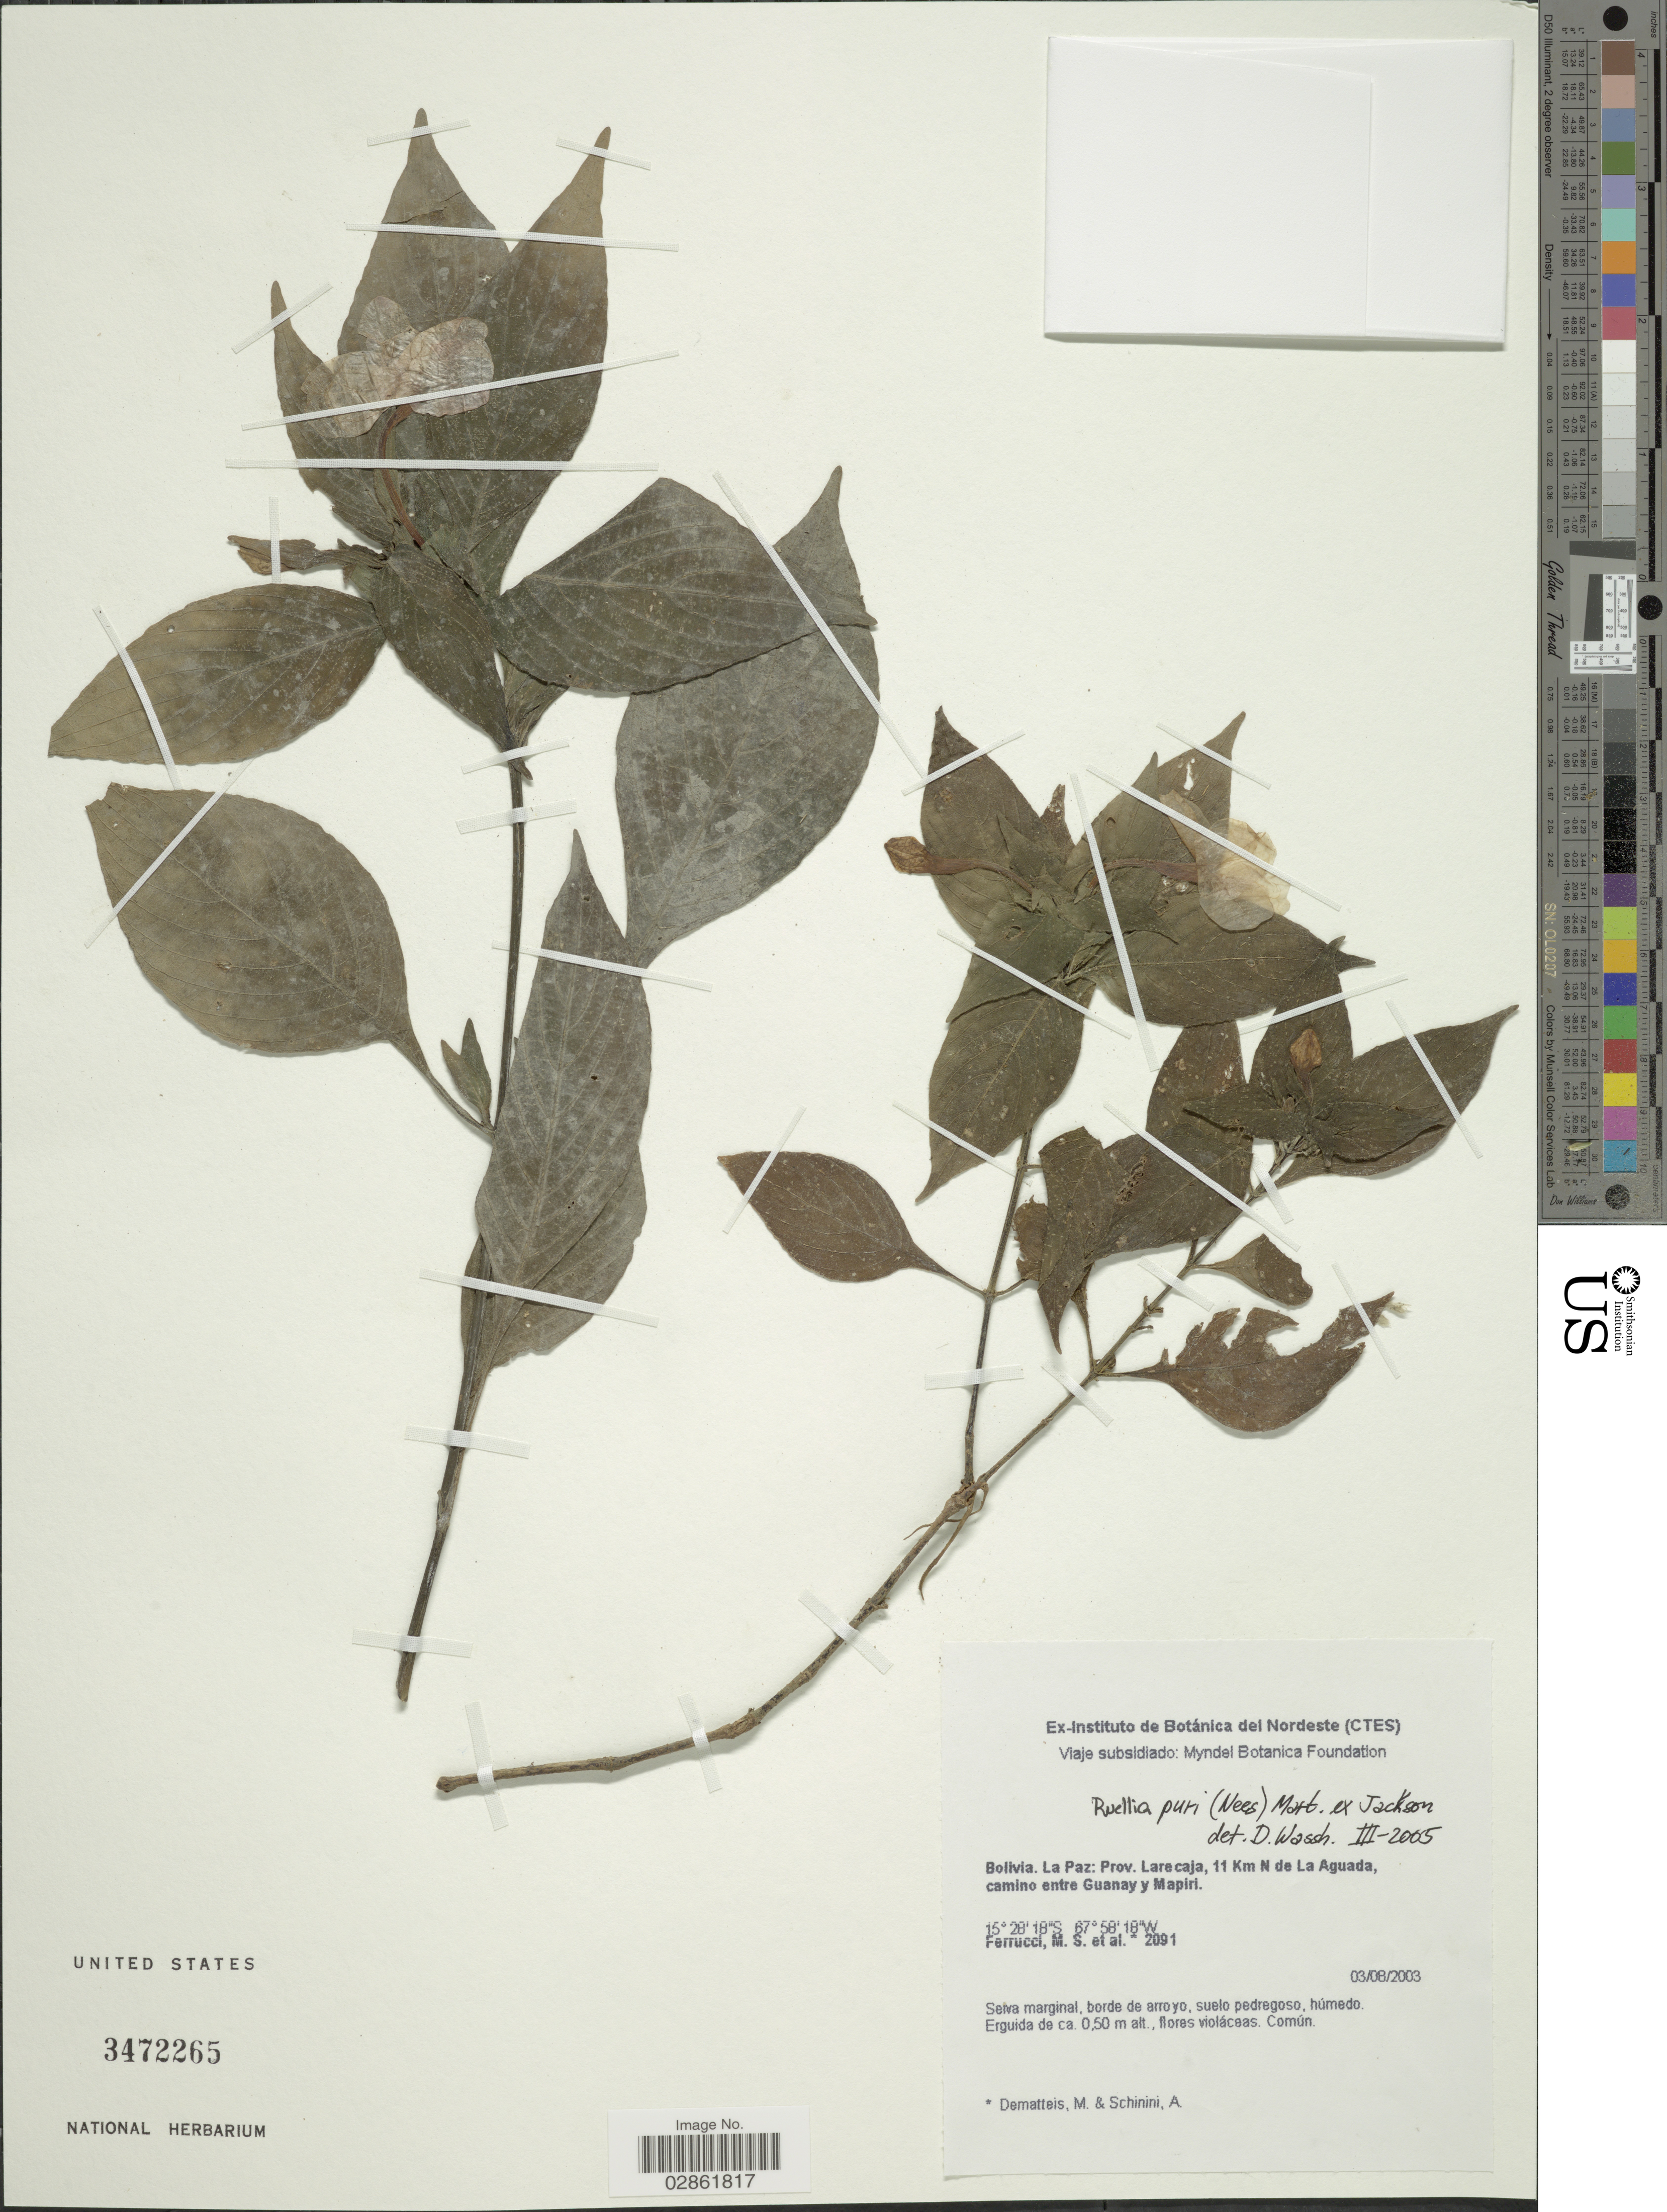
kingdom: Plantae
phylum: Tracheophyta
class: Magnoliopsida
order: Lamiales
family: Acanthaceae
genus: Ruellia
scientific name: Ruellia puri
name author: Mart. ex Nees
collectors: M. S. Ferrucci, M. Dematteis & A. Schinini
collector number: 2091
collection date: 2003-08-03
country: Bolivia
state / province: La Paz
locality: Prov. Larecaja, 11 Km N de La Aguada, camino entre Guanay y Mapiri.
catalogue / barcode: US 3472265